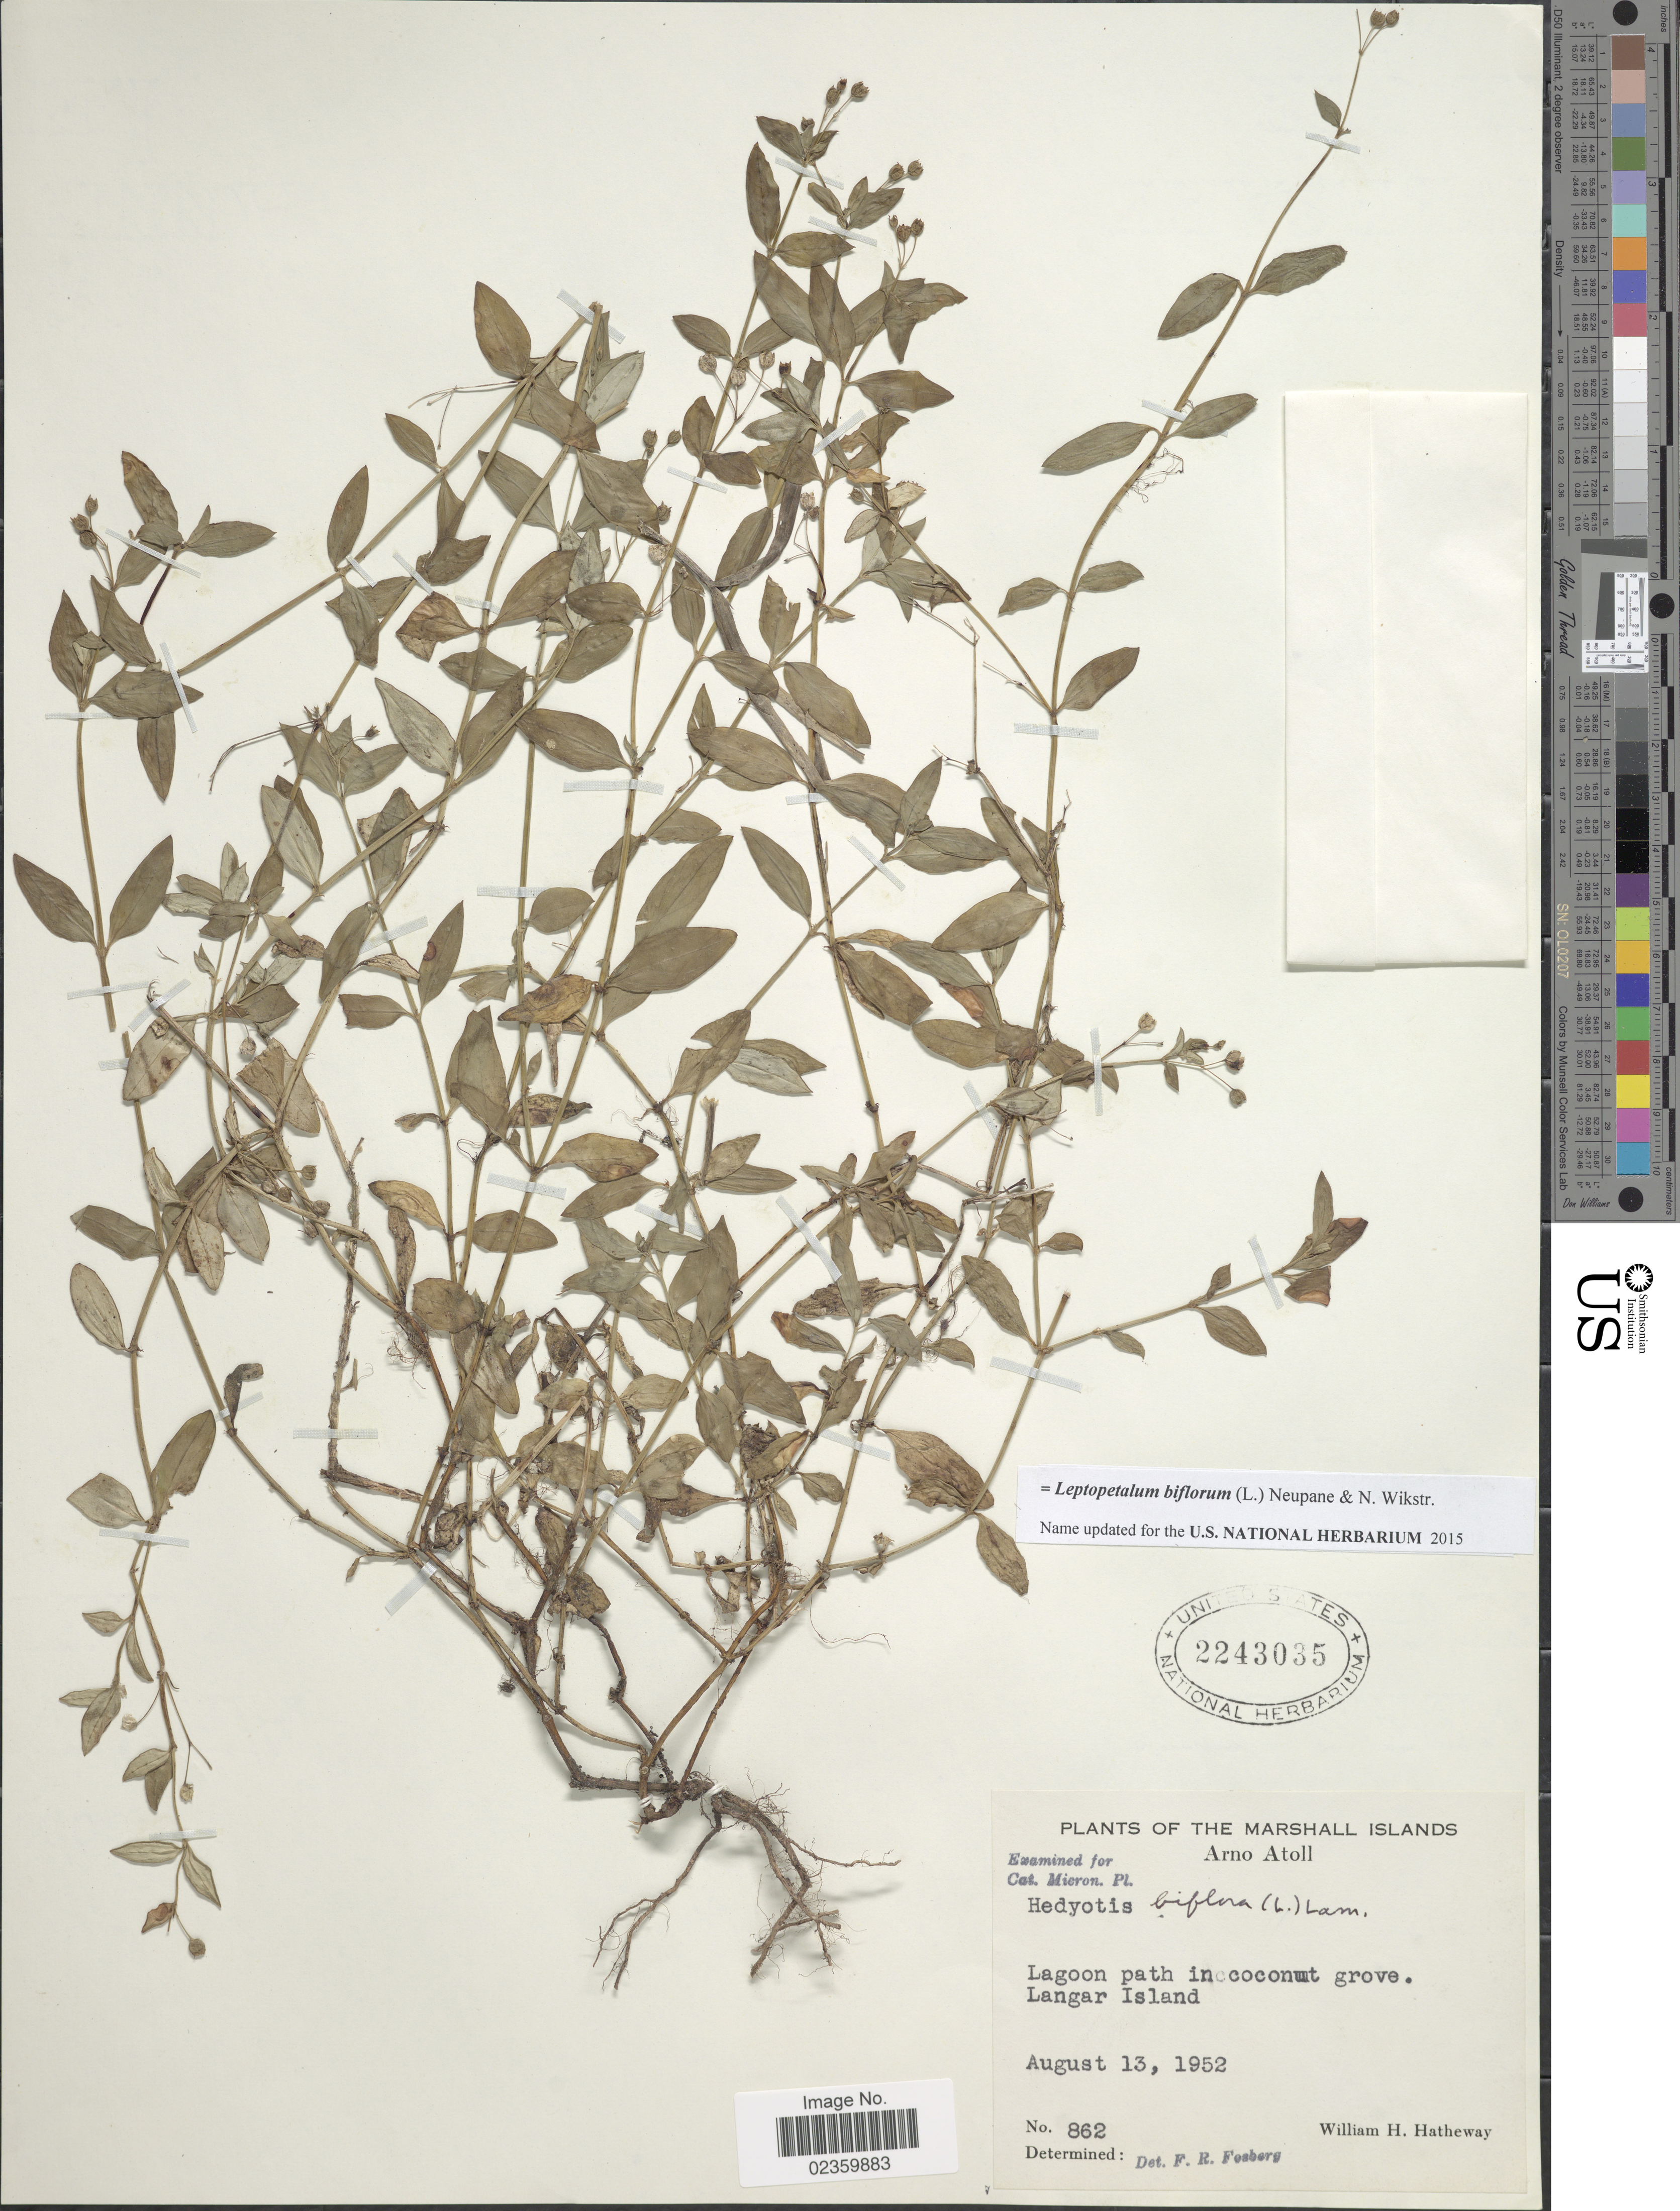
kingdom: Plantae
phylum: Tracheophyta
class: Magnoliopsida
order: Gentianales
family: Rubiaceae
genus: Leptopetalum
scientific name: Leptopetalum biflorum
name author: (L.) Neupane & N. Wikstr.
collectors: W. H. Hatheway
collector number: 862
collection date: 1952-08-13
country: Marshall Islands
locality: Arno Atoll. Lagoon path in coconut grove. Langar Island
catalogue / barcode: US 2243035